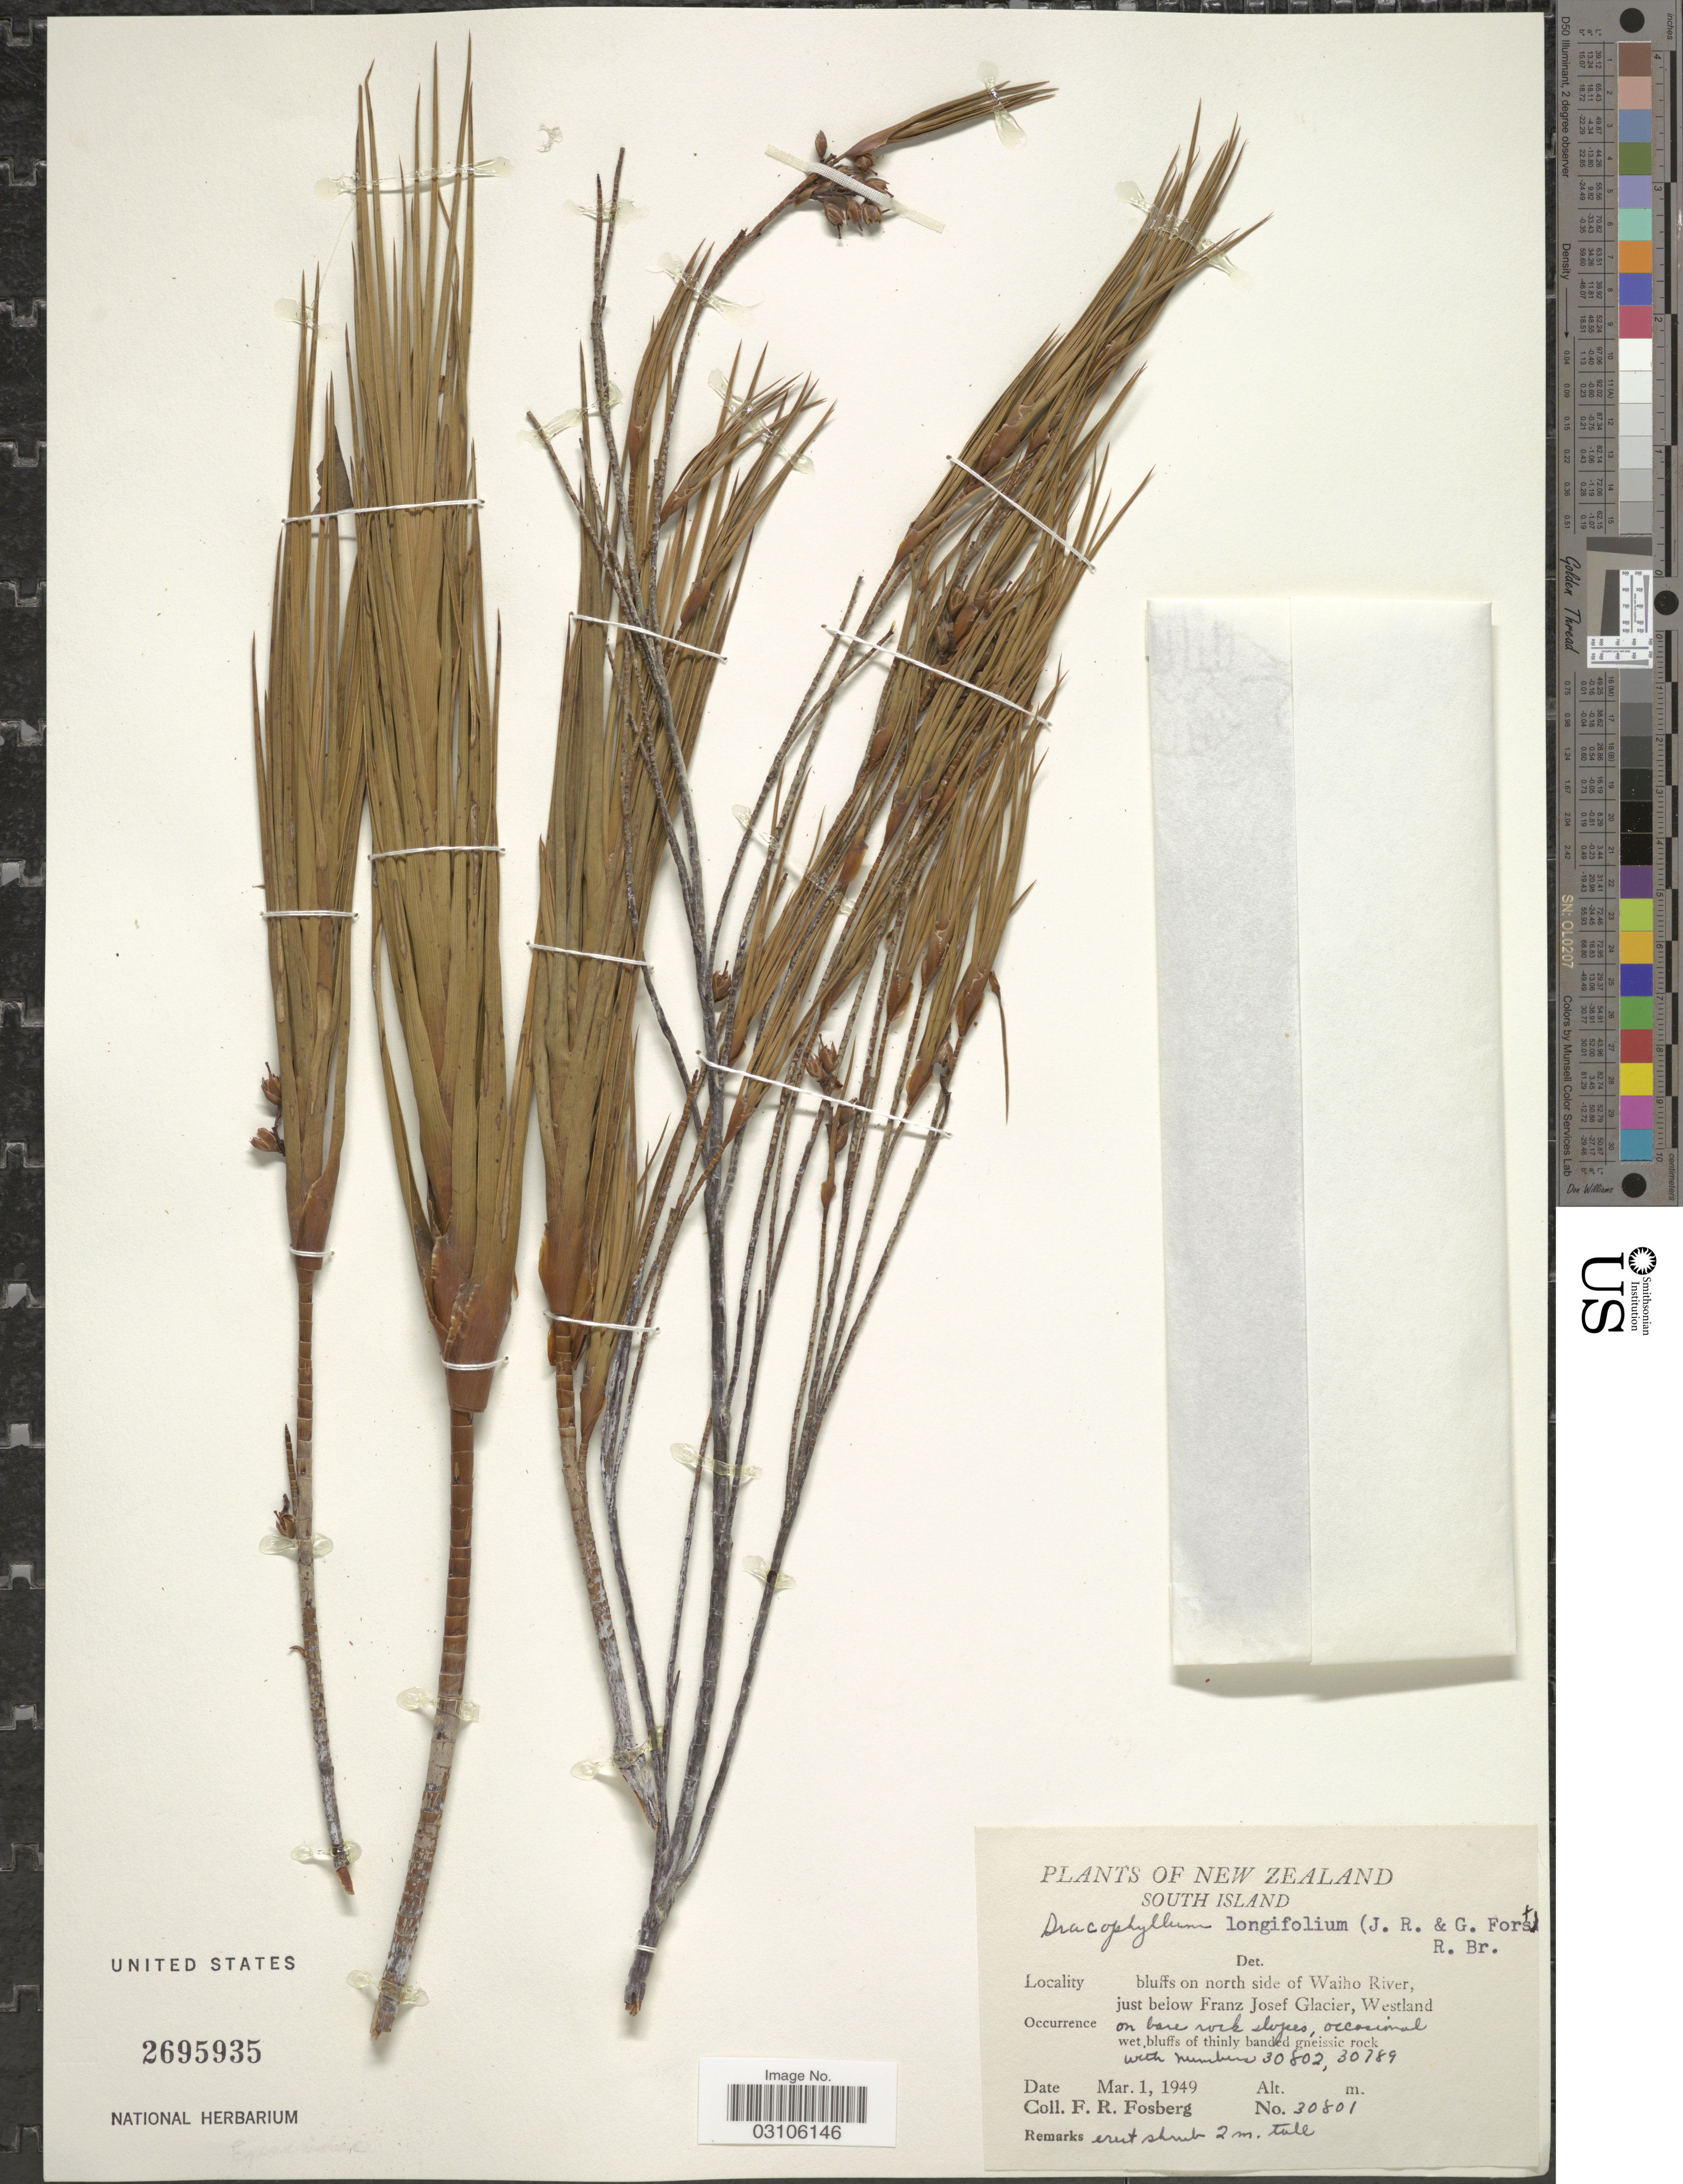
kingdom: Plantae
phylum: Tracheophyta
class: Magnoliopsida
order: Ericales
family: Ericaceae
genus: Dracophyllum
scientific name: Dracophyllum longifolium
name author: (J.R. Forst. & G. Forst.) R. Br. ex Roem. & Schult.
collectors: F. R. Fosberg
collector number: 30801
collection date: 1949-03-01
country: New Zealand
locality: South Island. Bluffs on north side of Waiho River, just below Franz Josef Glacier, Westland.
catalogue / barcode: US 2695935